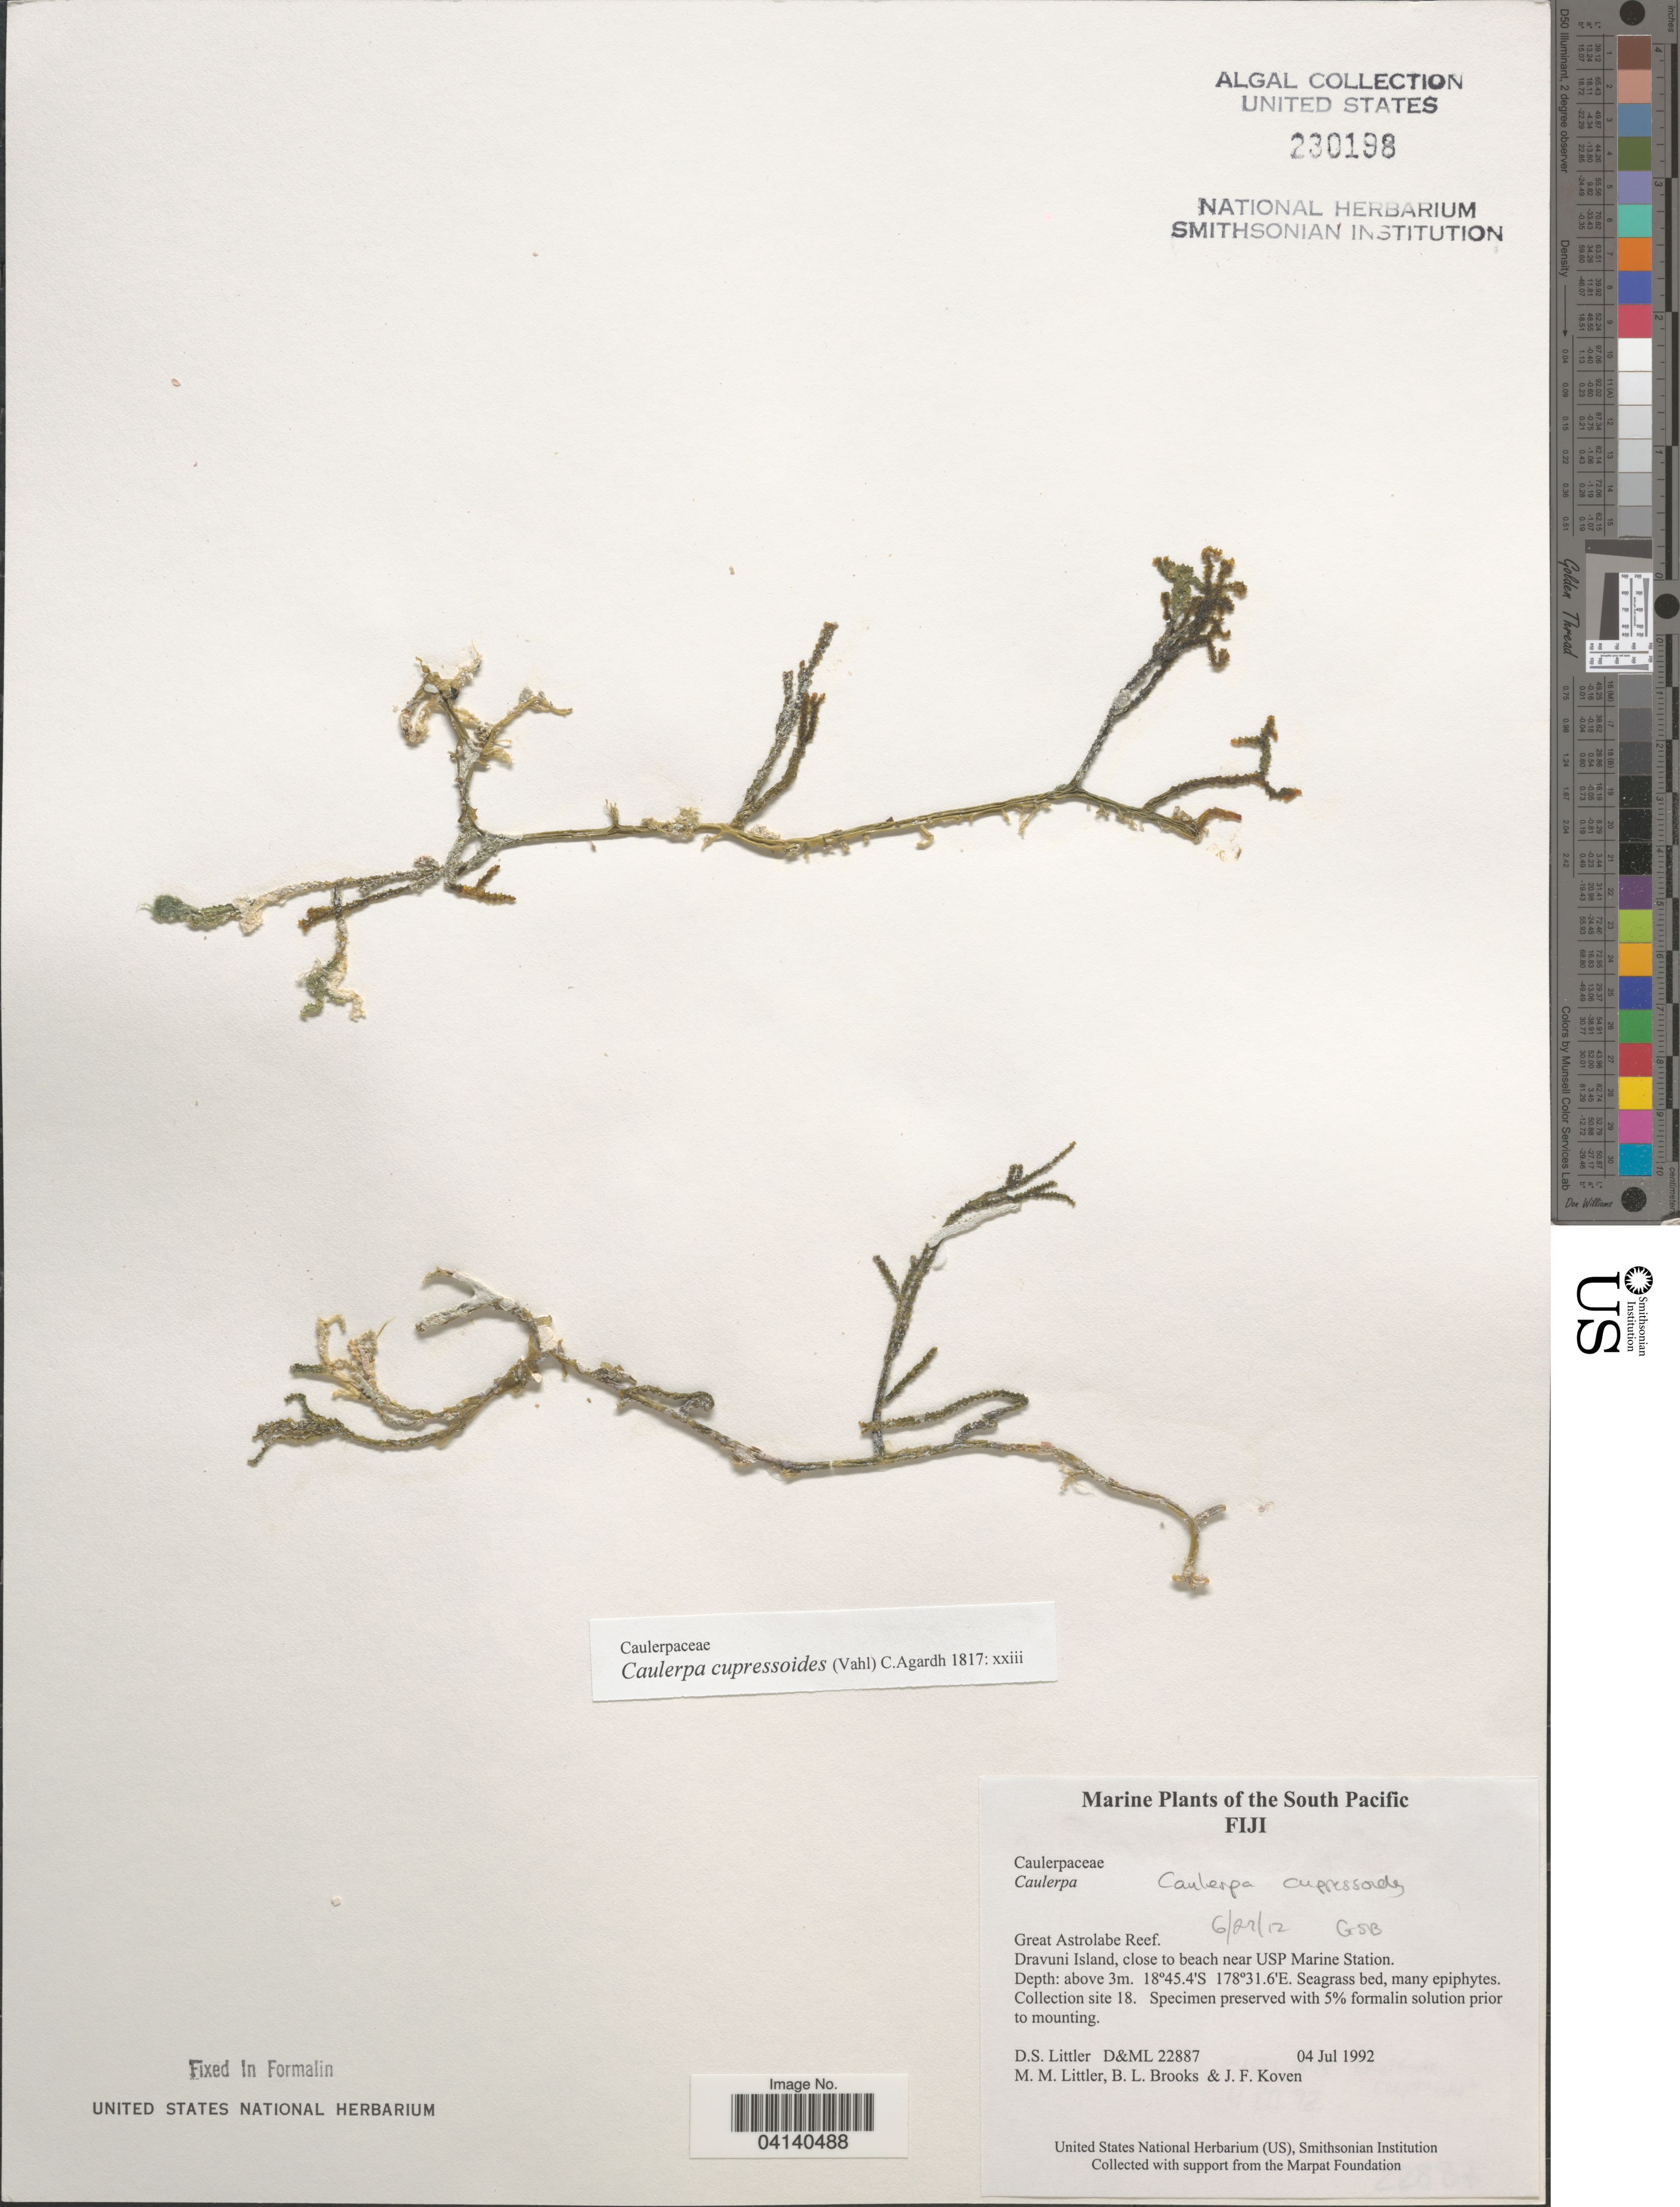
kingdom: Plantae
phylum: Chlorophyta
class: Ulvophyceae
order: Bryopsidales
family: Caulerpaceae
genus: Caulerpa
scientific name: Caulerpa cupressoides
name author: (Vahl) C. Agardh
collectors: D. S. Littler, B. Brooks & J. Koven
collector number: D&ML22887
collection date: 1992-07-04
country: Fiji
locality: Great Astrolabe Reef. Dravuni Island, close to beach near USP Marine Station. Collection site 18.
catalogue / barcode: US 230198